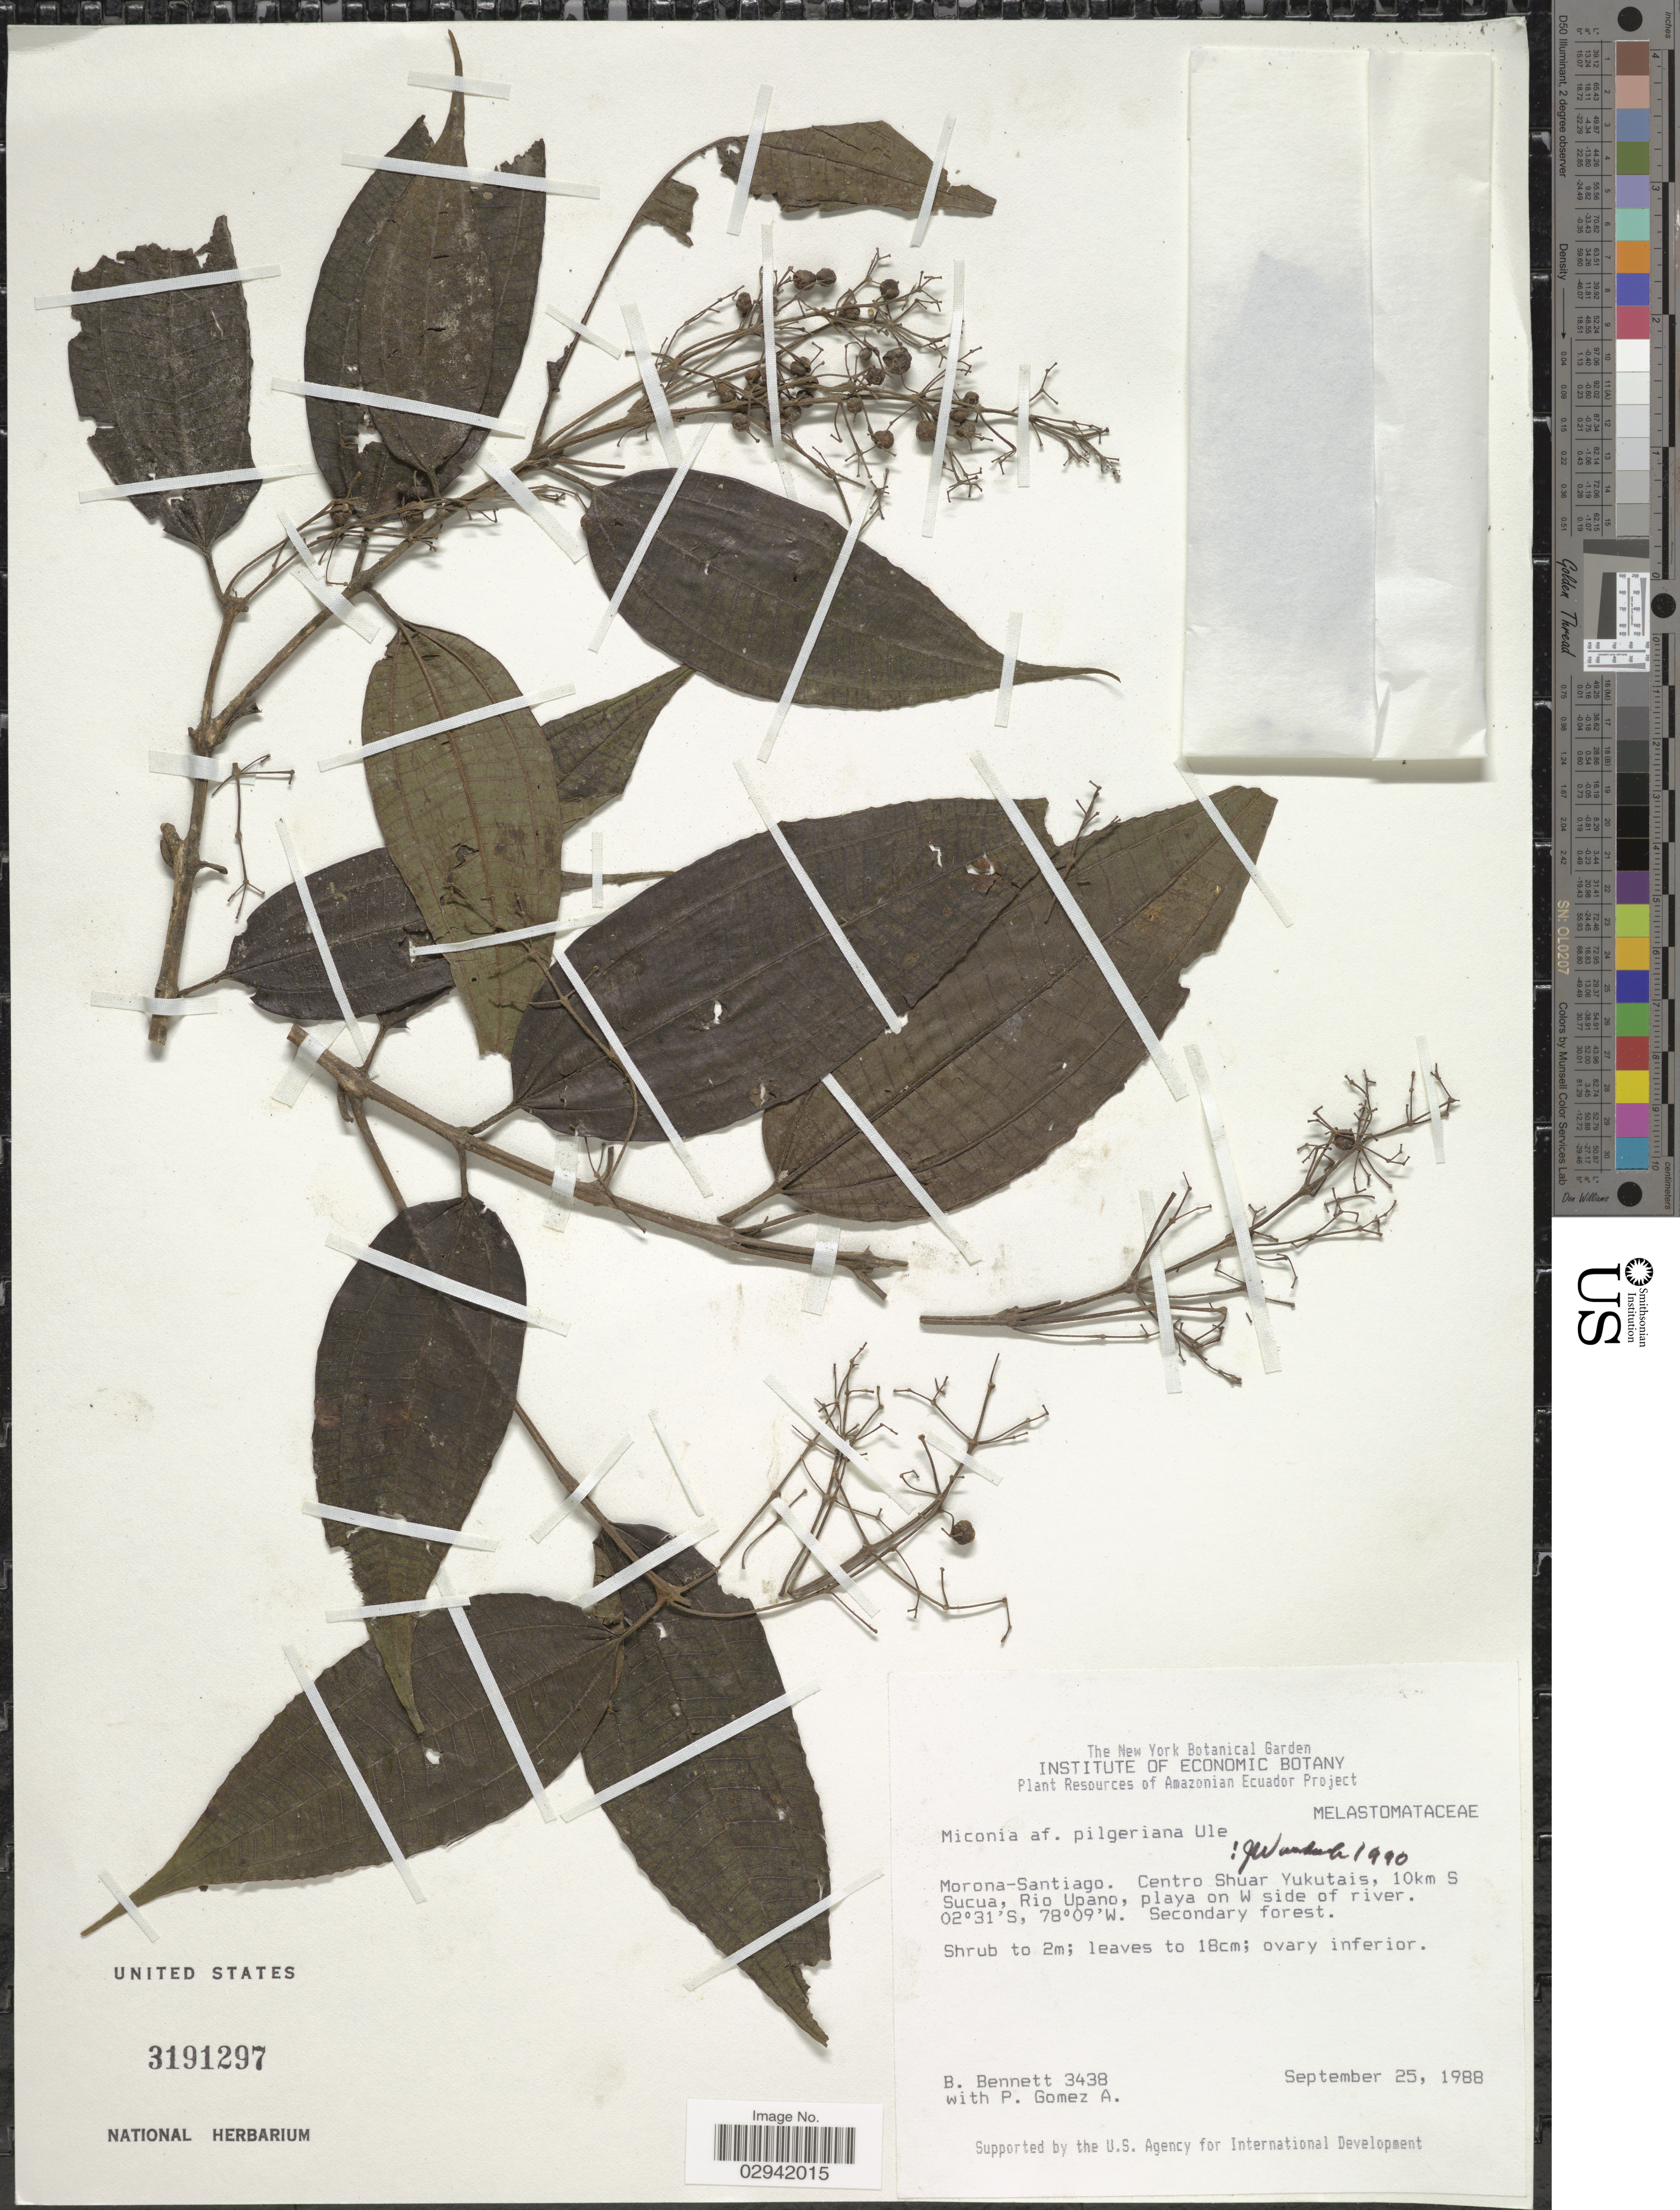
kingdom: Plantae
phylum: Tracheophyta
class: Magnoliopsida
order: Myrtales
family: Melastomataceae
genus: Miconia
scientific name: Miconia pilgeriana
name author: Ule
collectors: B. Bennett & P. Gómez A.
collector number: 3438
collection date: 1988-09-25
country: Ecuador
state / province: Morona-Santiago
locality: Centro Shuar Yukutais, 10km S Sucua, Rio Upano, playa on W side of river.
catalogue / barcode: US 3191297